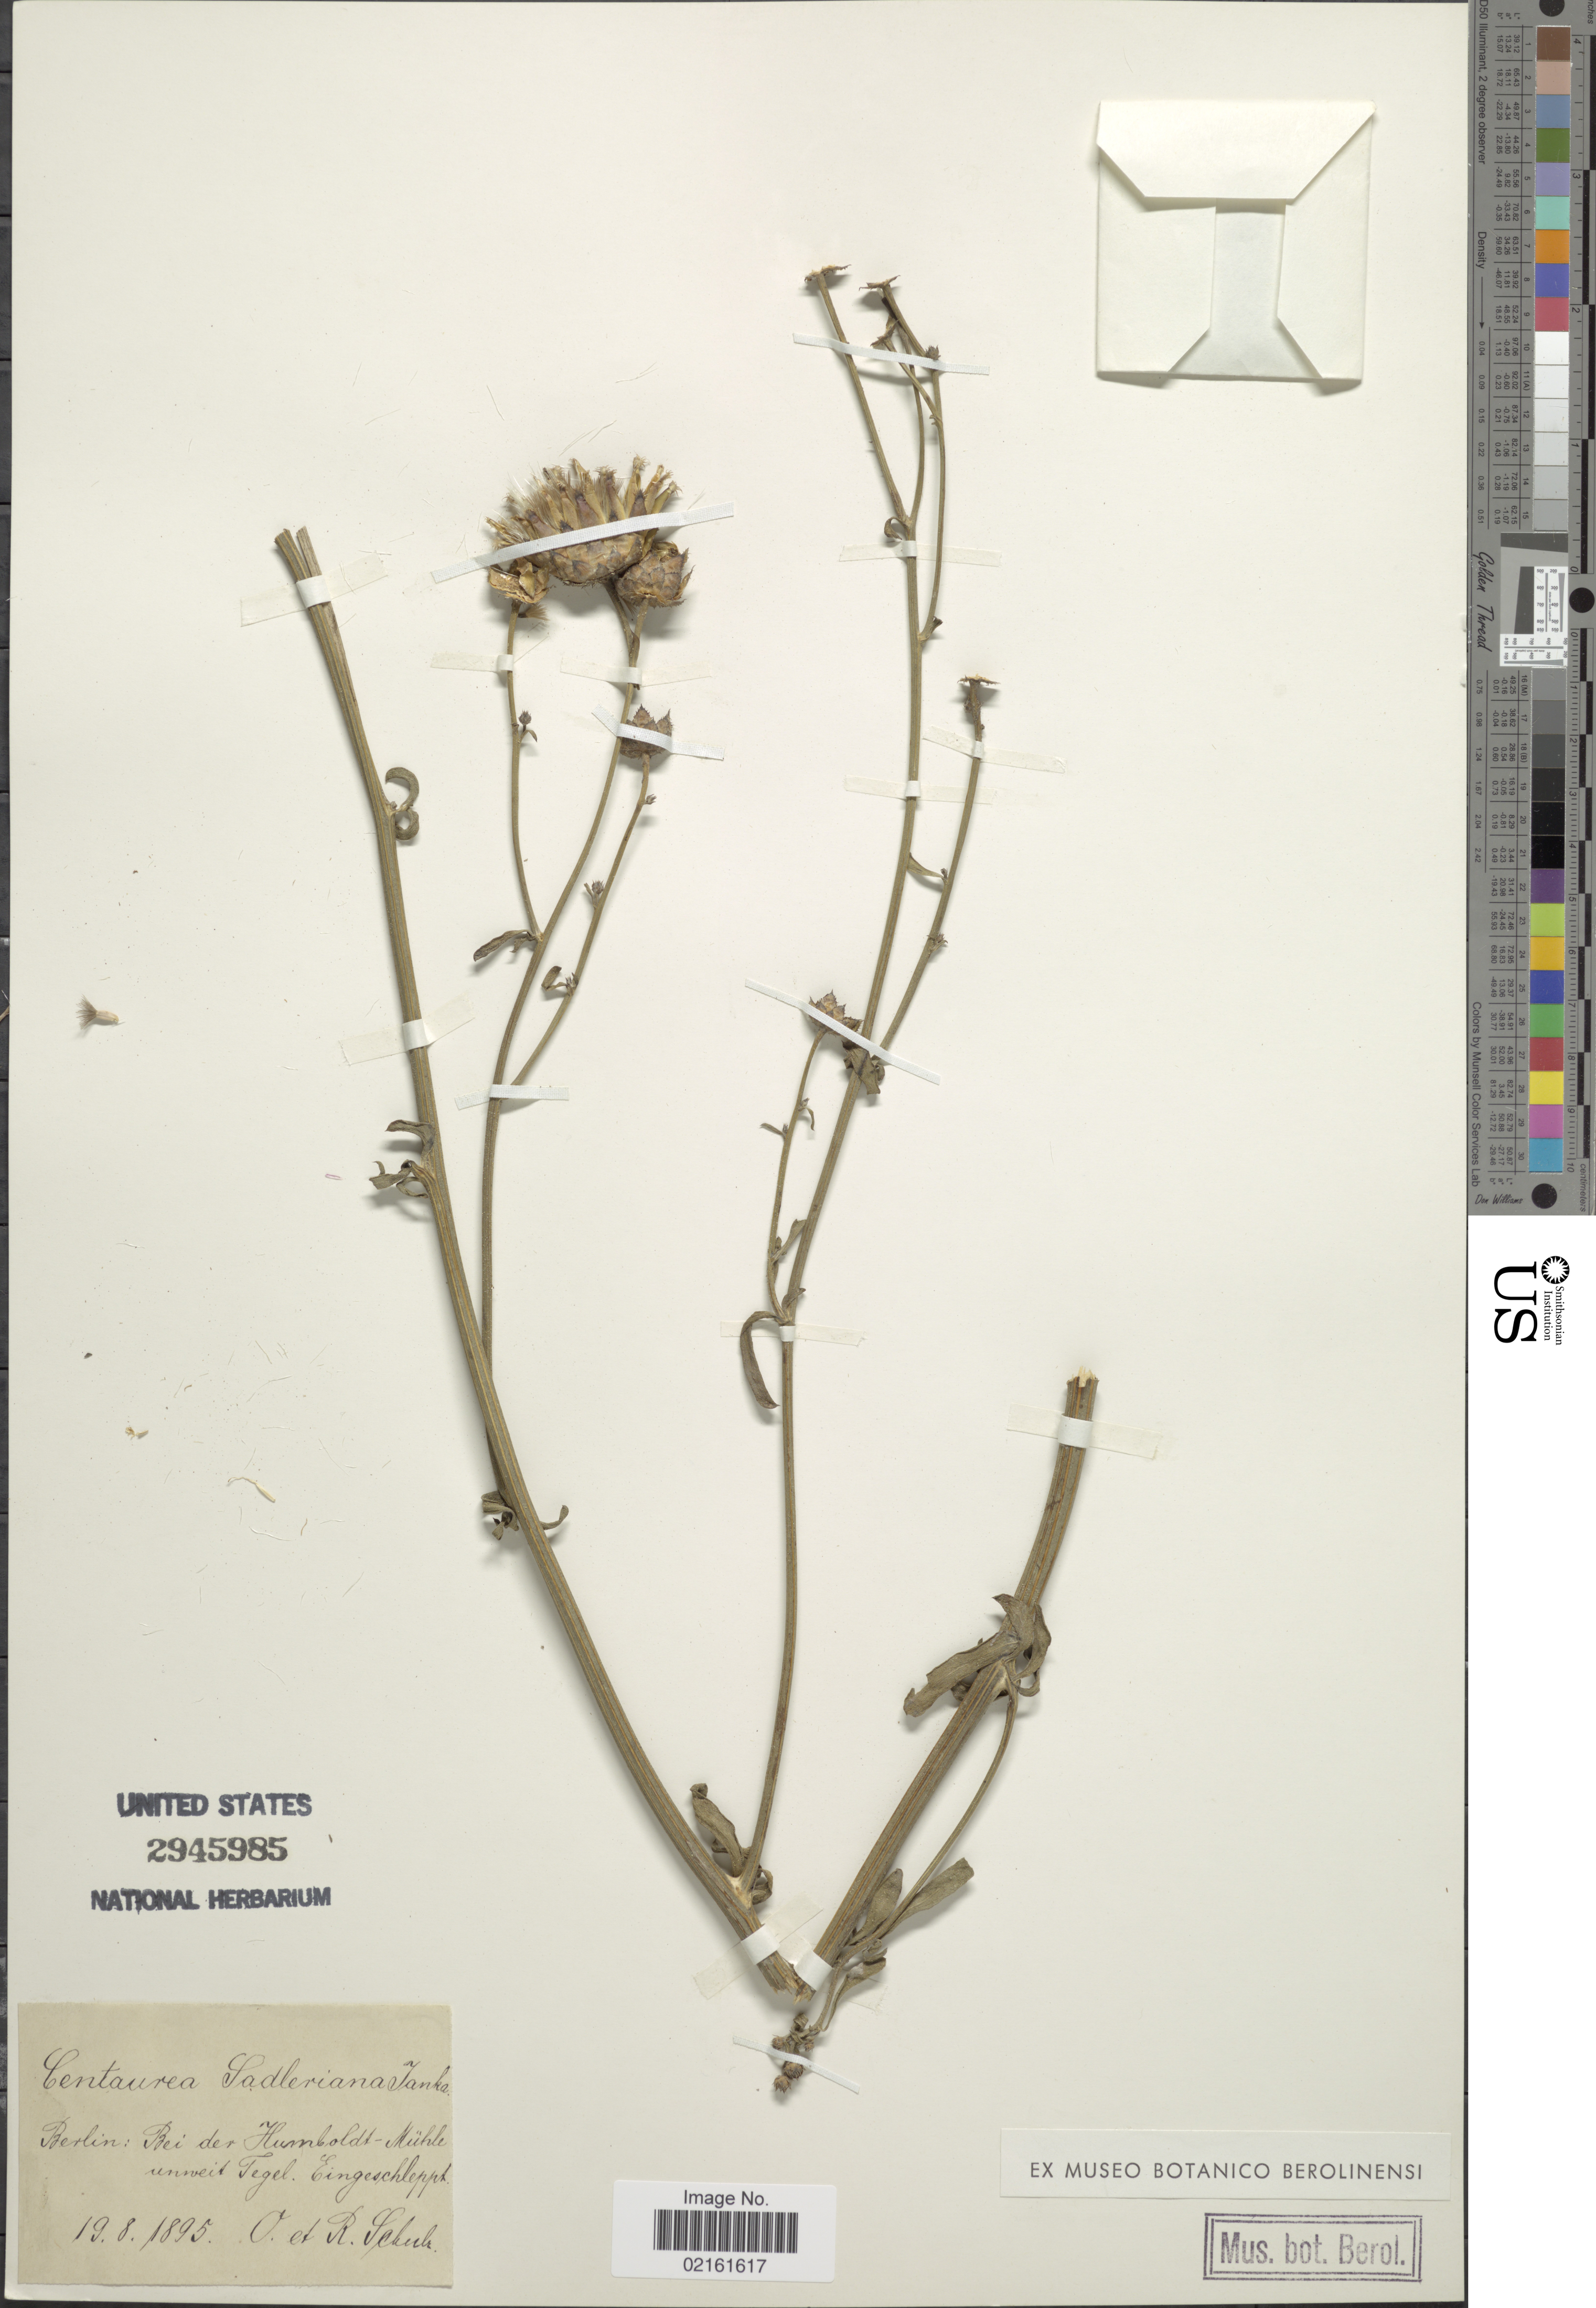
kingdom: Plantae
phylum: Tracheophyta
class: Magnoliopsida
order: Asterales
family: Asteraceae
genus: Centaurea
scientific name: Centaurea scabiosa subsp. sadleriana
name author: (Janka) Asch. & Graebn.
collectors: O. Schulz & R. Schulz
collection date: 1895-08-19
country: Germany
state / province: Berlin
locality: Bei der Humboldt-Kühle unweit Tegel. Eingeschleppk [interpreted]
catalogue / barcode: US 2945985